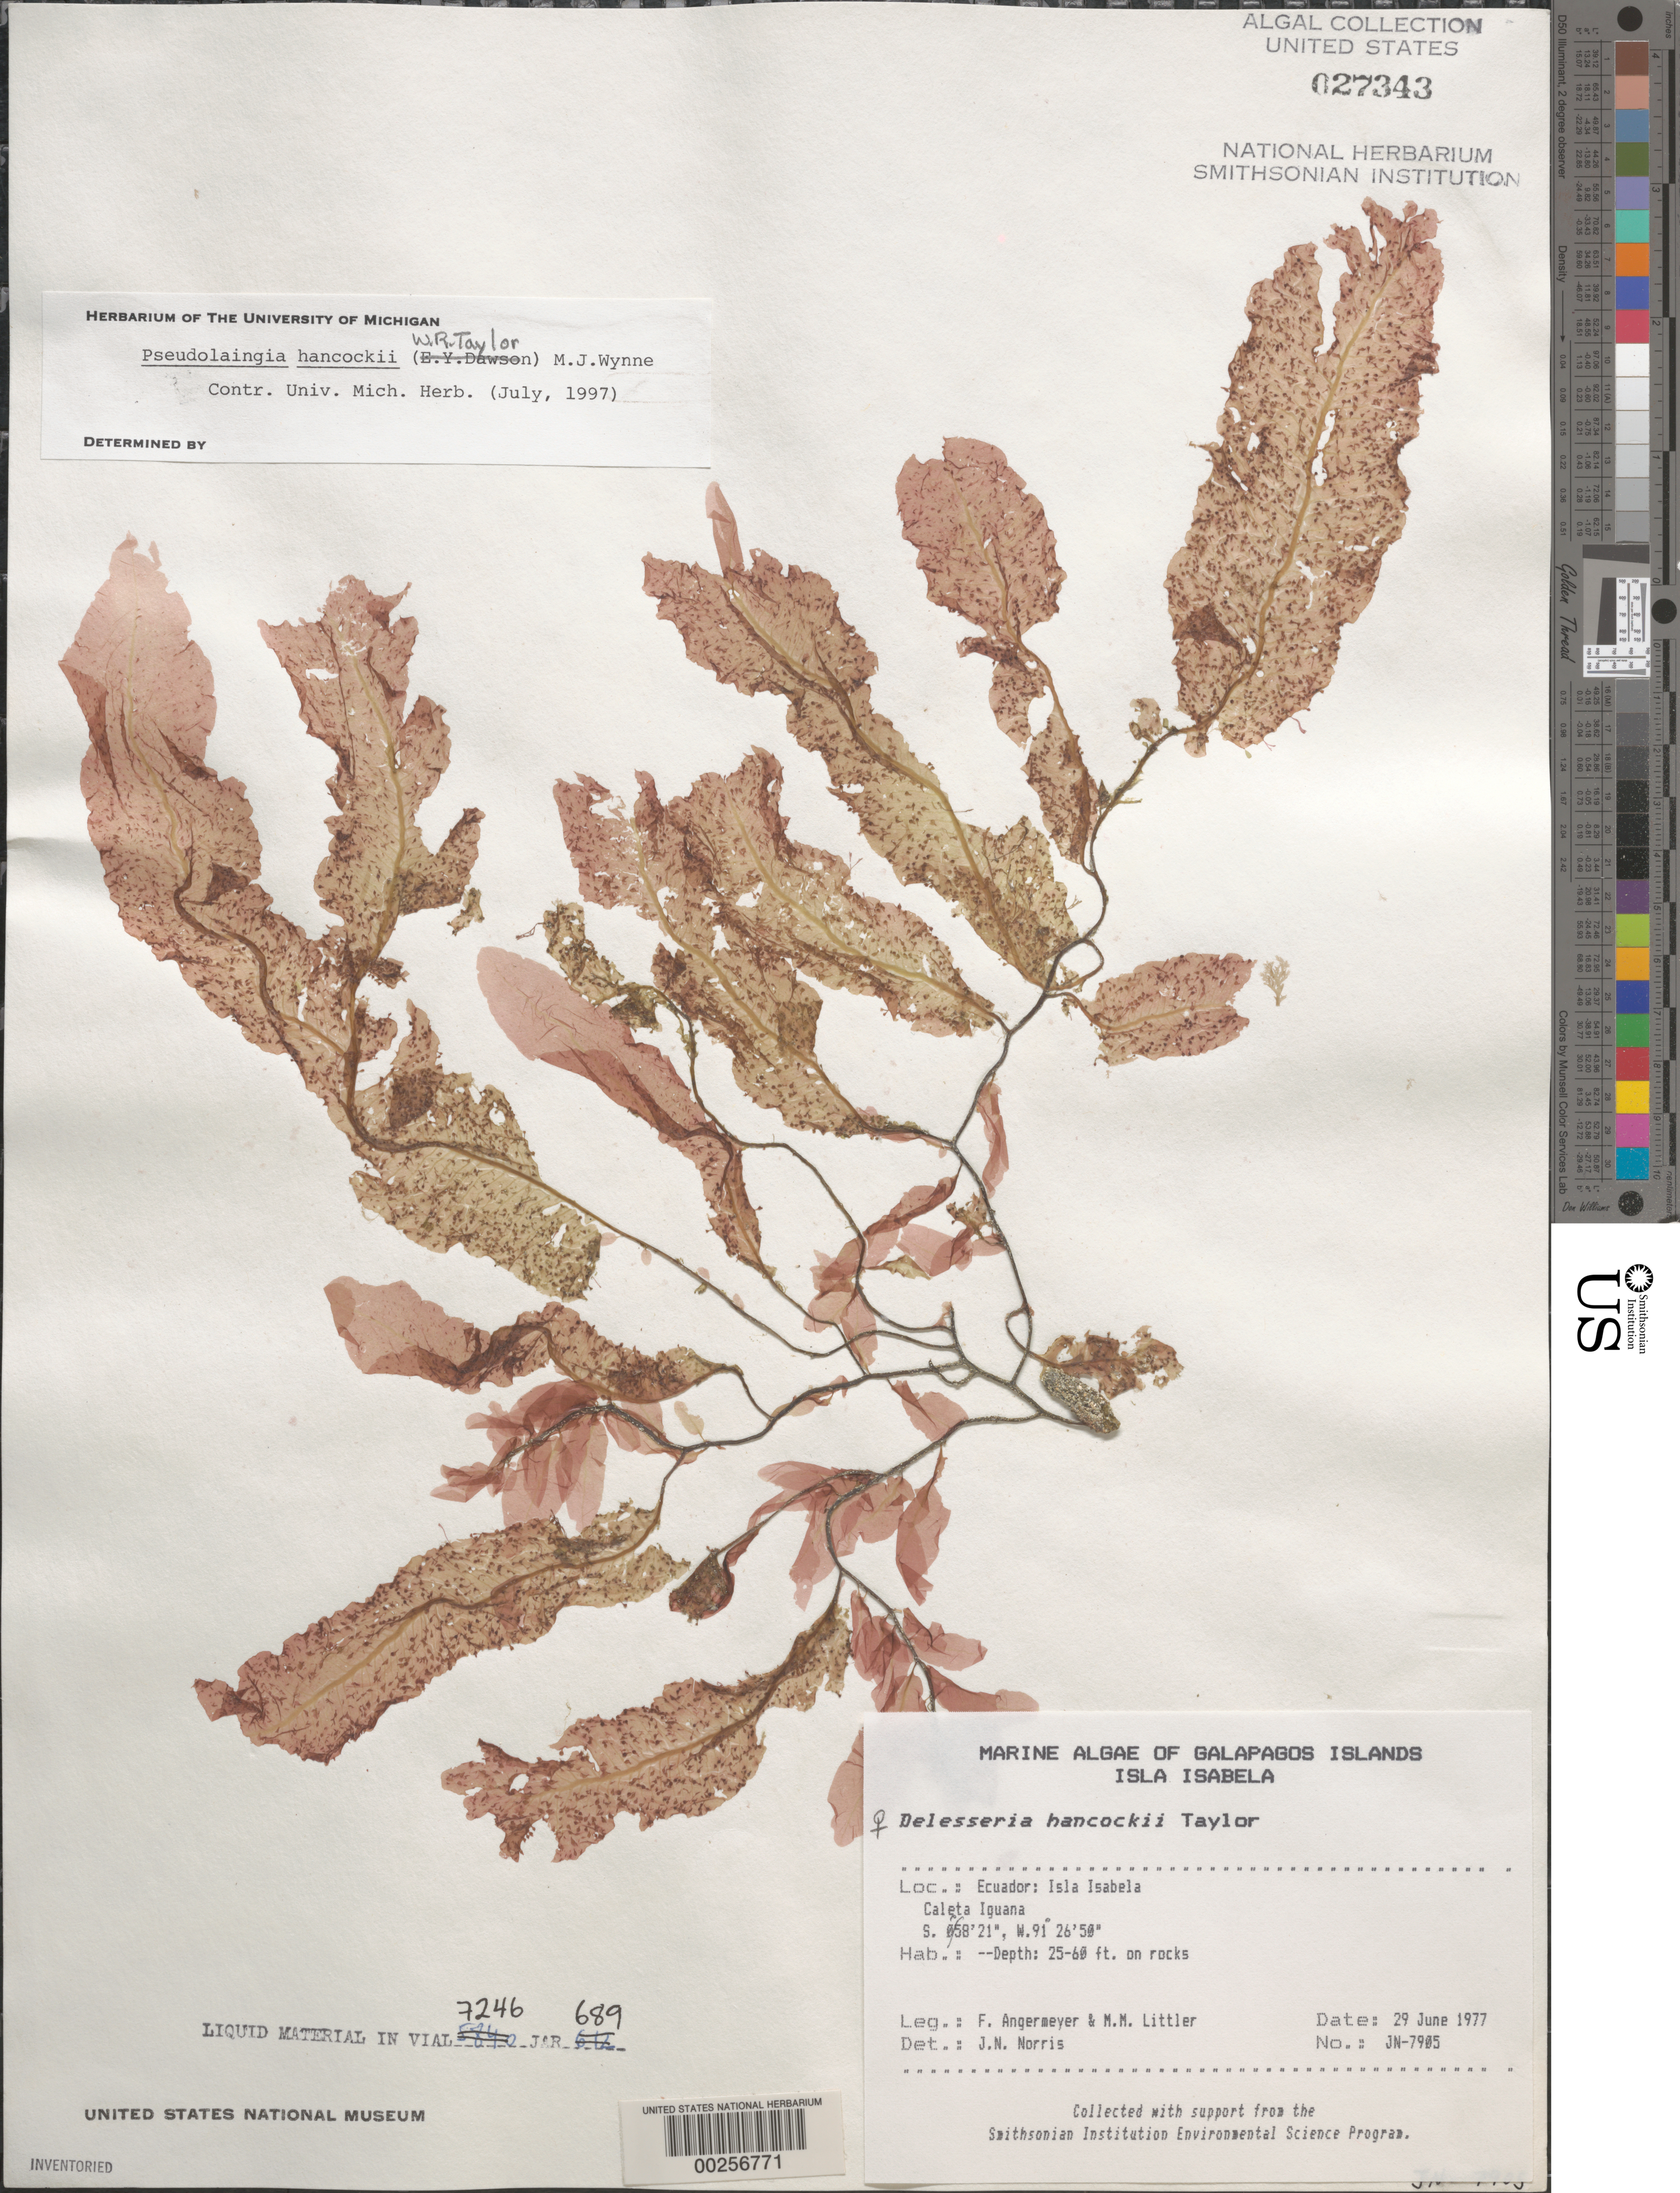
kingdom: Plantae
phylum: Rhodophyta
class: Florideophyceae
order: Ceramiales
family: Delesseriaceae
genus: Paraglossum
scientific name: Paraglossum hancockii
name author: (W.R. Taylor) M.J. Wynne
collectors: F. Angermeyer & M. M. Littler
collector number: JN-7905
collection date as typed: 29 Jun 1977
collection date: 1977-06-29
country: Ecuador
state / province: Colón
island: Isabela [Albemarle]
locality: Caleta Iguana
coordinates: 0 58'21"S, 91 26'50"W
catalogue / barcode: US 27343